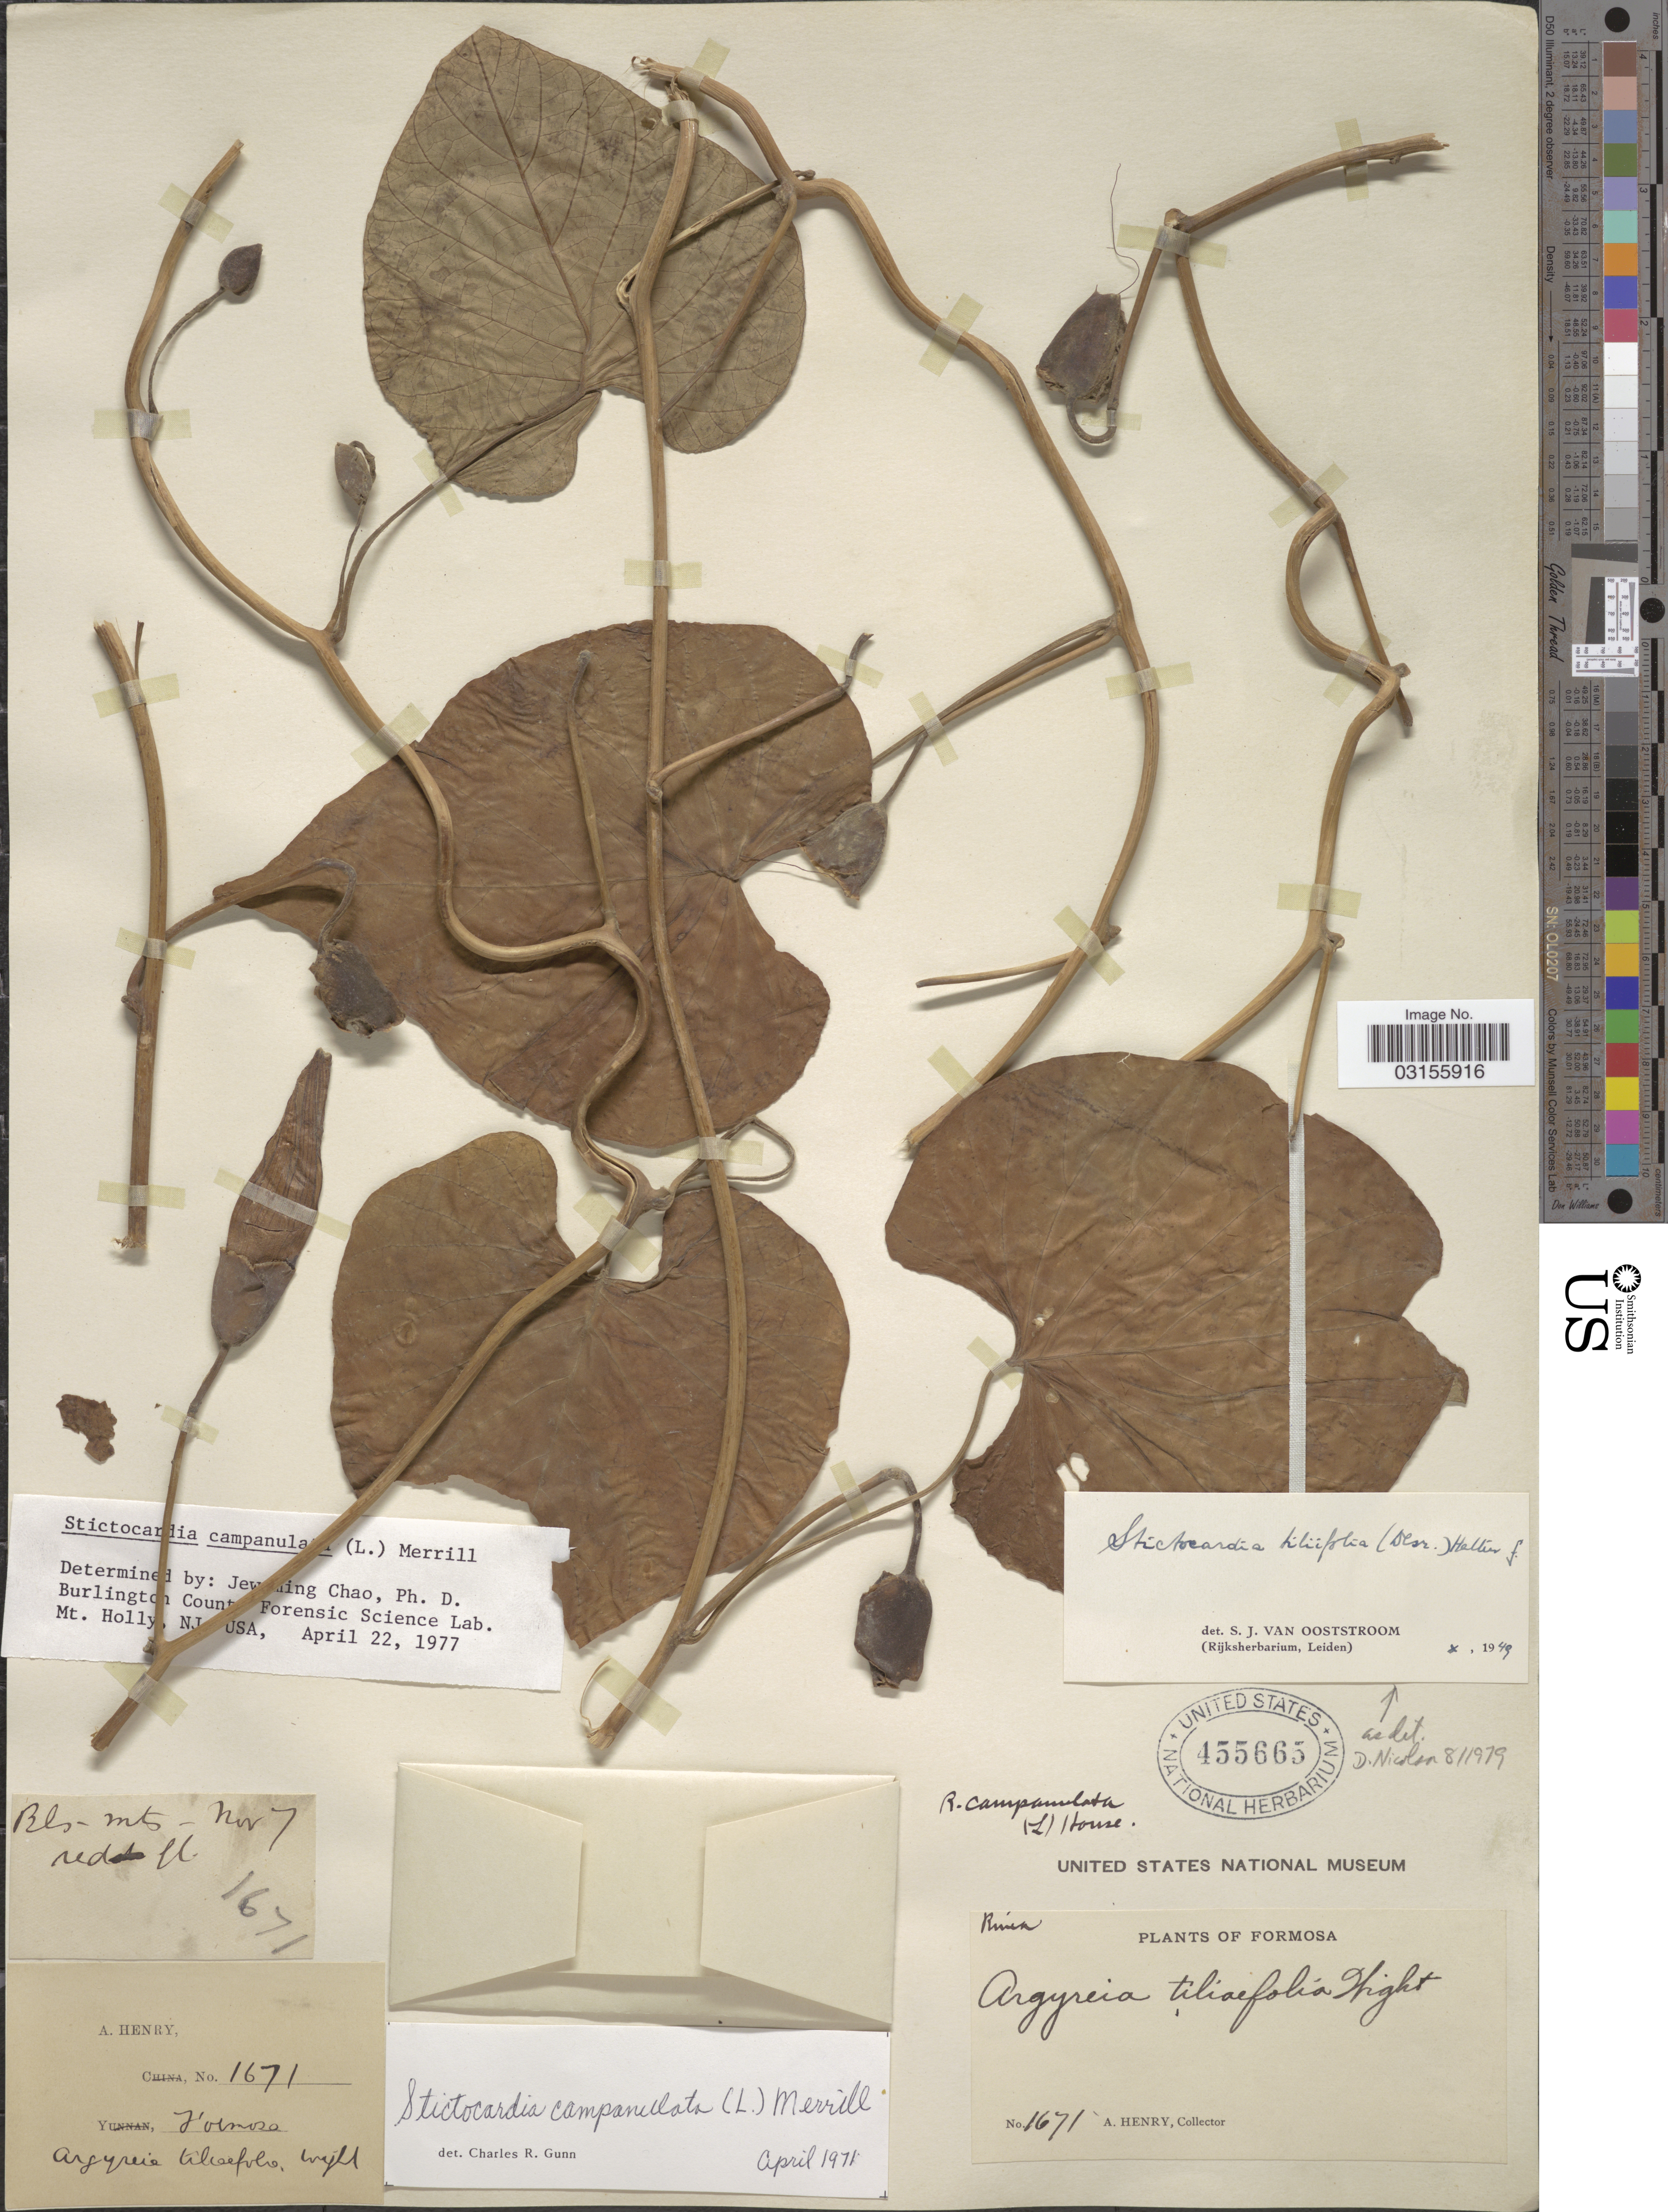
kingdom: Plantae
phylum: Tracheophyta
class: Magnoliopsida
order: Solanales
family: Convolvulaceae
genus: Stictocardia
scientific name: Stictocardia tiliifolia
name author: (Desr.) Hallier f.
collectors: A. Henry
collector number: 1671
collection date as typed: Transcribed d/m/y: /11/7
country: Taiwan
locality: Formosa.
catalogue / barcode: US 455665